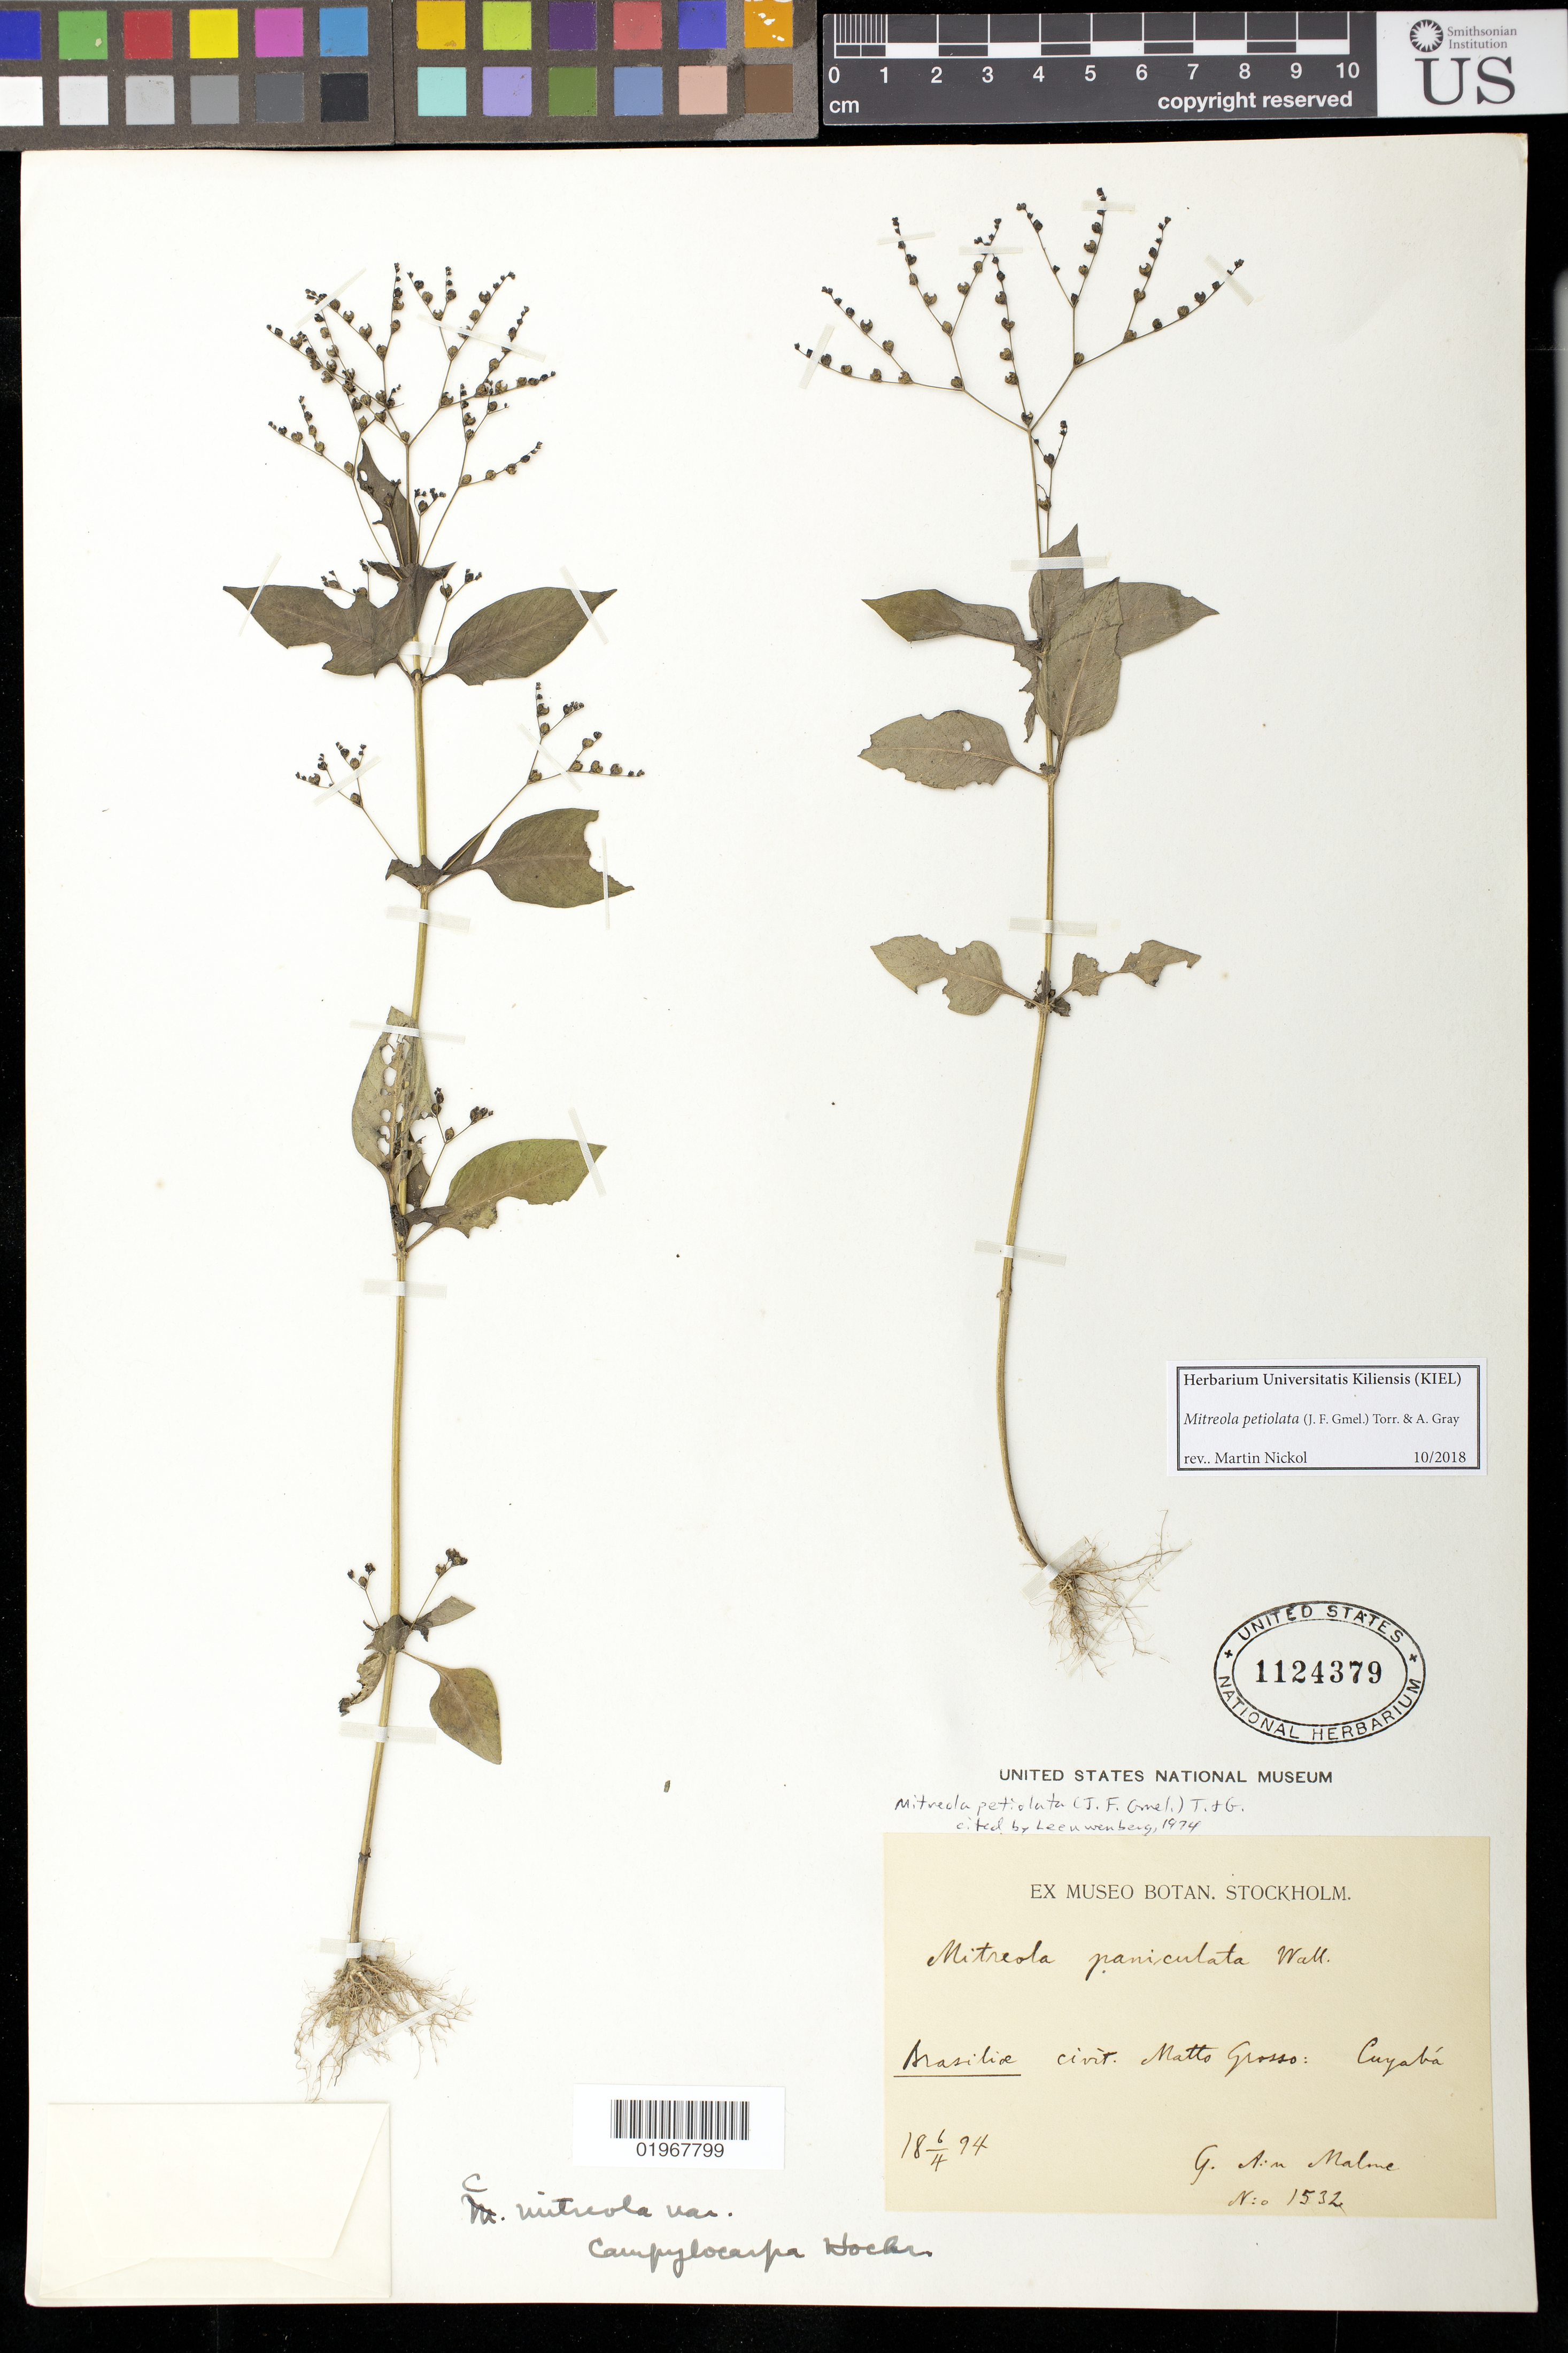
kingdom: Plantae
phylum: Tracheophyta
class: Magnoliopsida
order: Gentianales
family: Loganiaceae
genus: Mitreola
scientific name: Mitreola petiolata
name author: (J.F. Gmel.) Torr. & A. Gray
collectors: G. O. A. Malme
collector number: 1532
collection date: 1894-04-06 or 1894-06-04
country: Brazil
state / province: Mato Grosso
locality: Brasiliæ civit. Matto Grosso: Cuyabá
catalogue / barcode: US 1124379